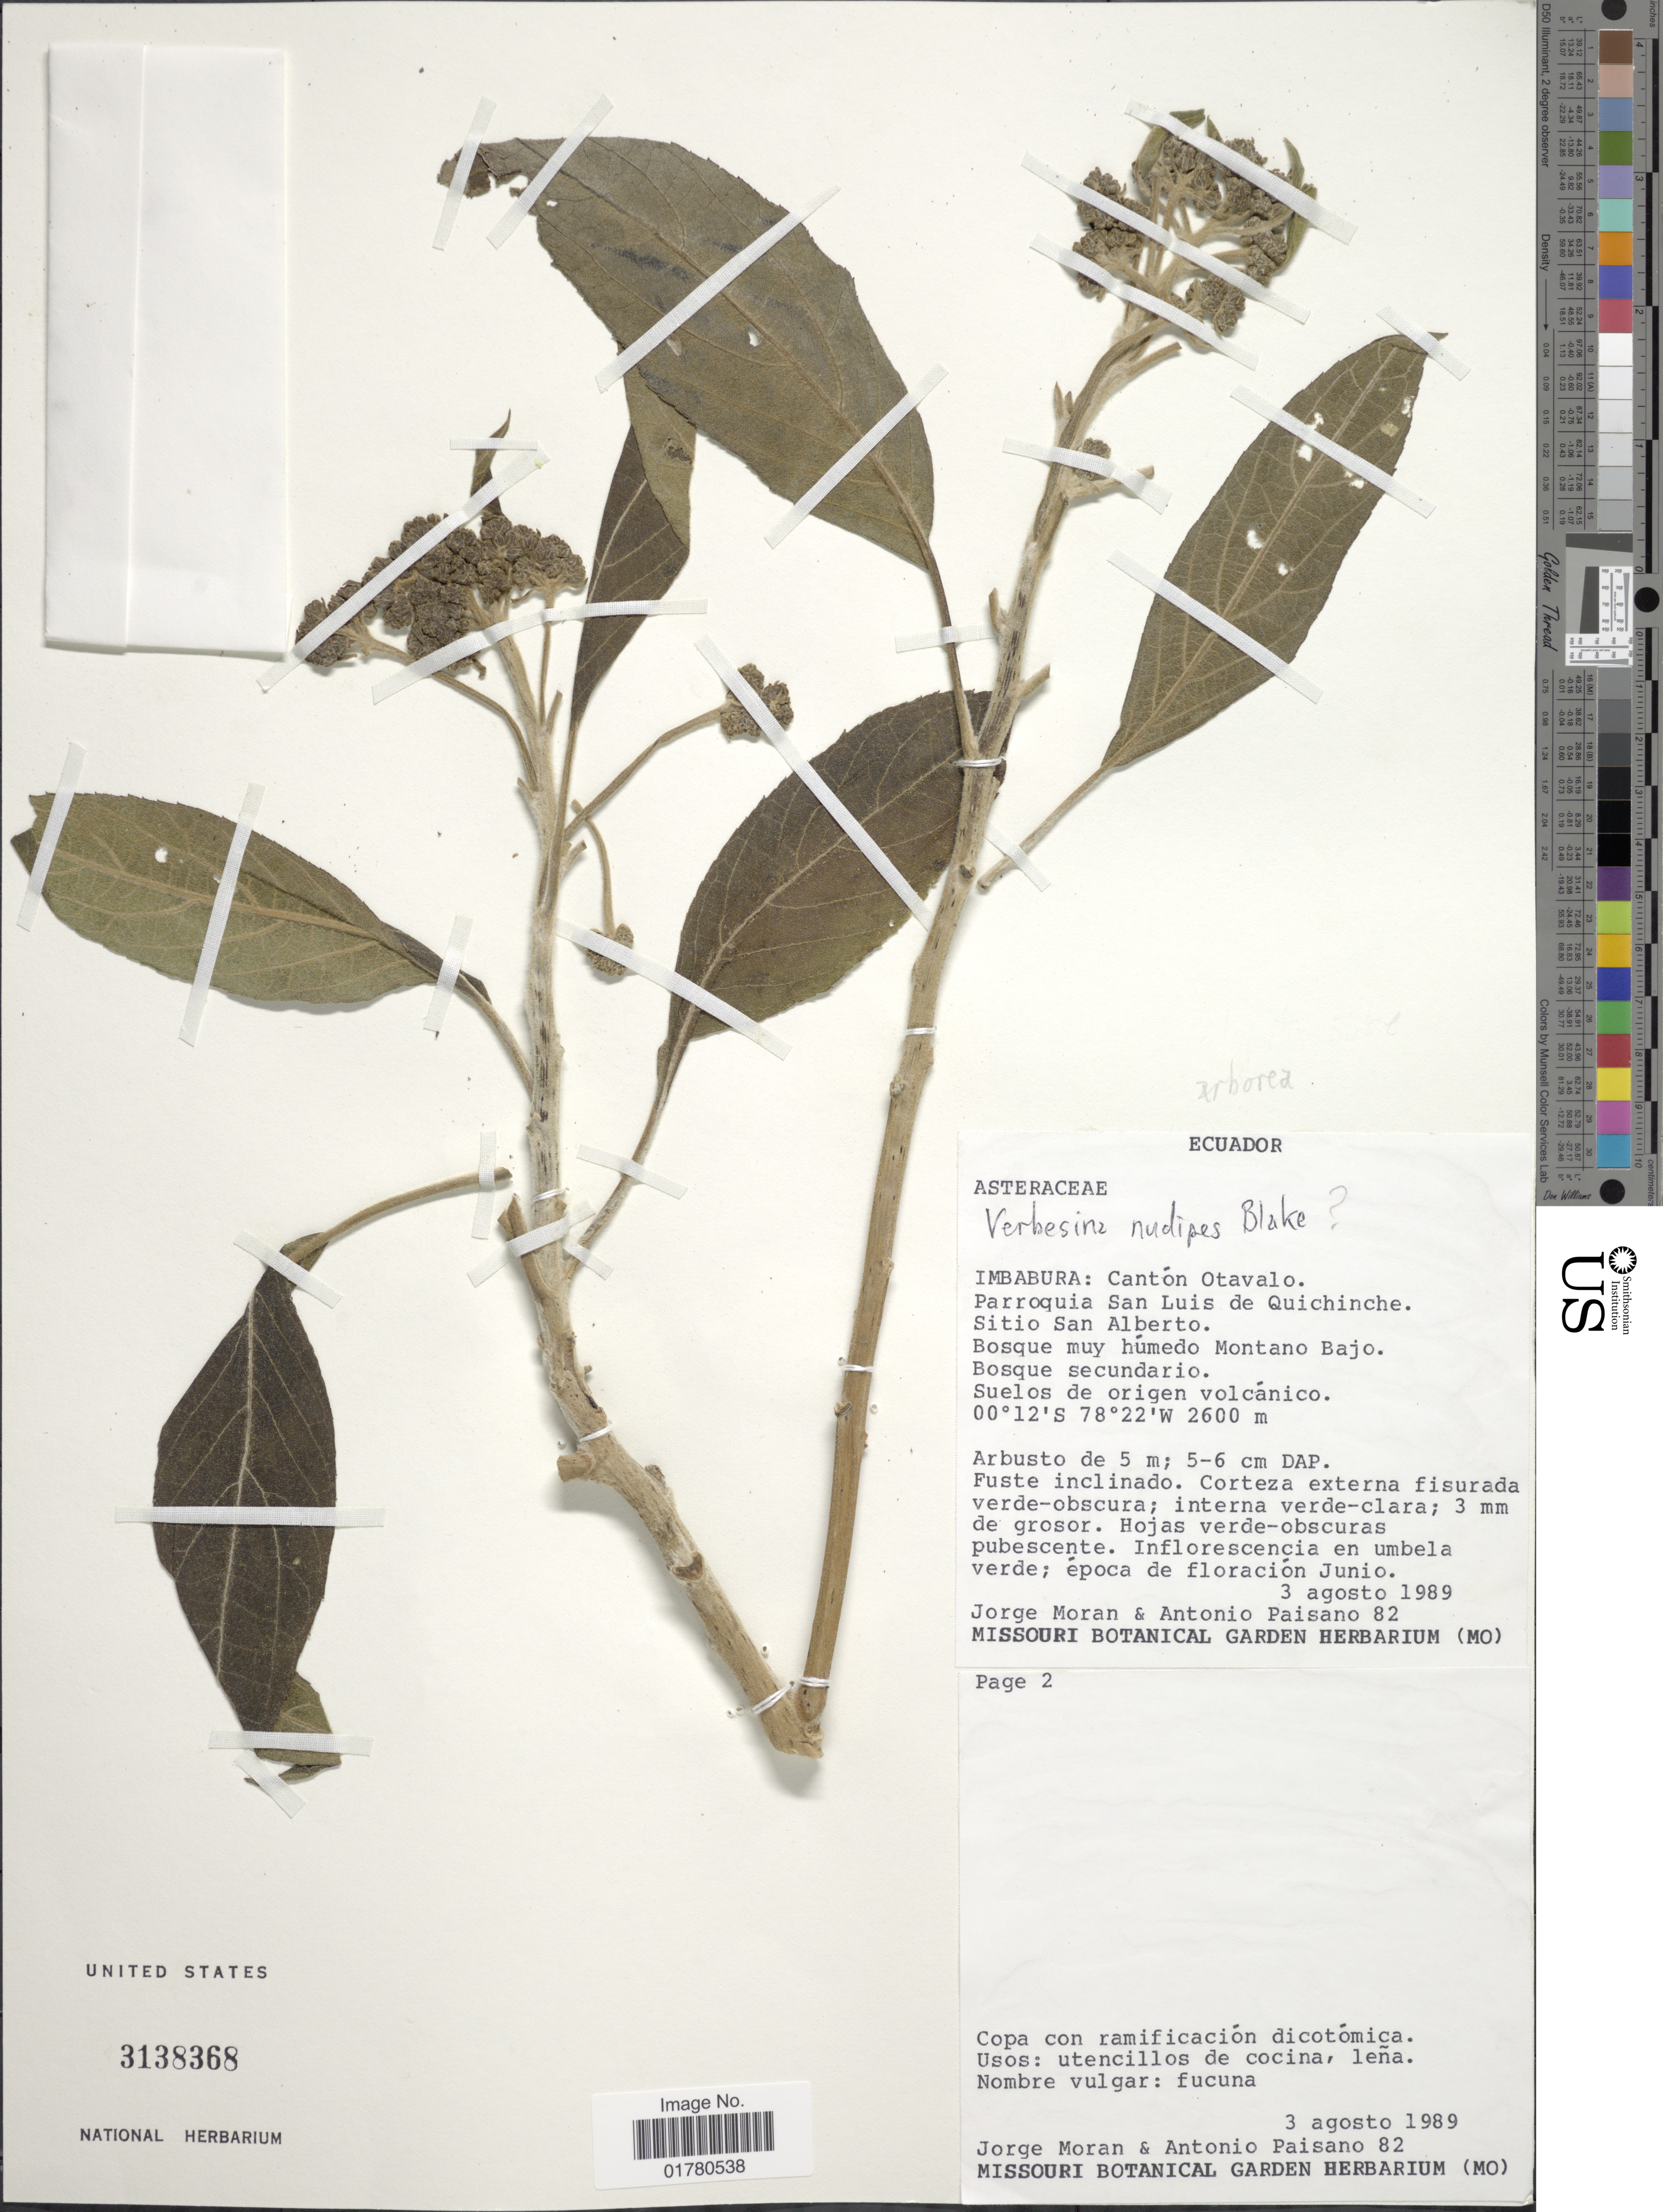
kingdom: Plantae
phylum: Tracheophyta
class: Magnoliopsida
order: Asterales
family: Asteraceae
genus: Verbesina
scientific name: Verbesina arborea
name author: Kunth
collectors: J. Moran & A. Paisano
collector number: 82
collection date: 1989-08-03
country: Ecuador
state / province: Imbabura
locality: Cantón Otavalo. Parriquia San Luis de Quichinche. Sitio San Alberto. Bosque muy húmedo Montano Bajo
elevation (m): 2600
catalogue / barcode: US 3138368